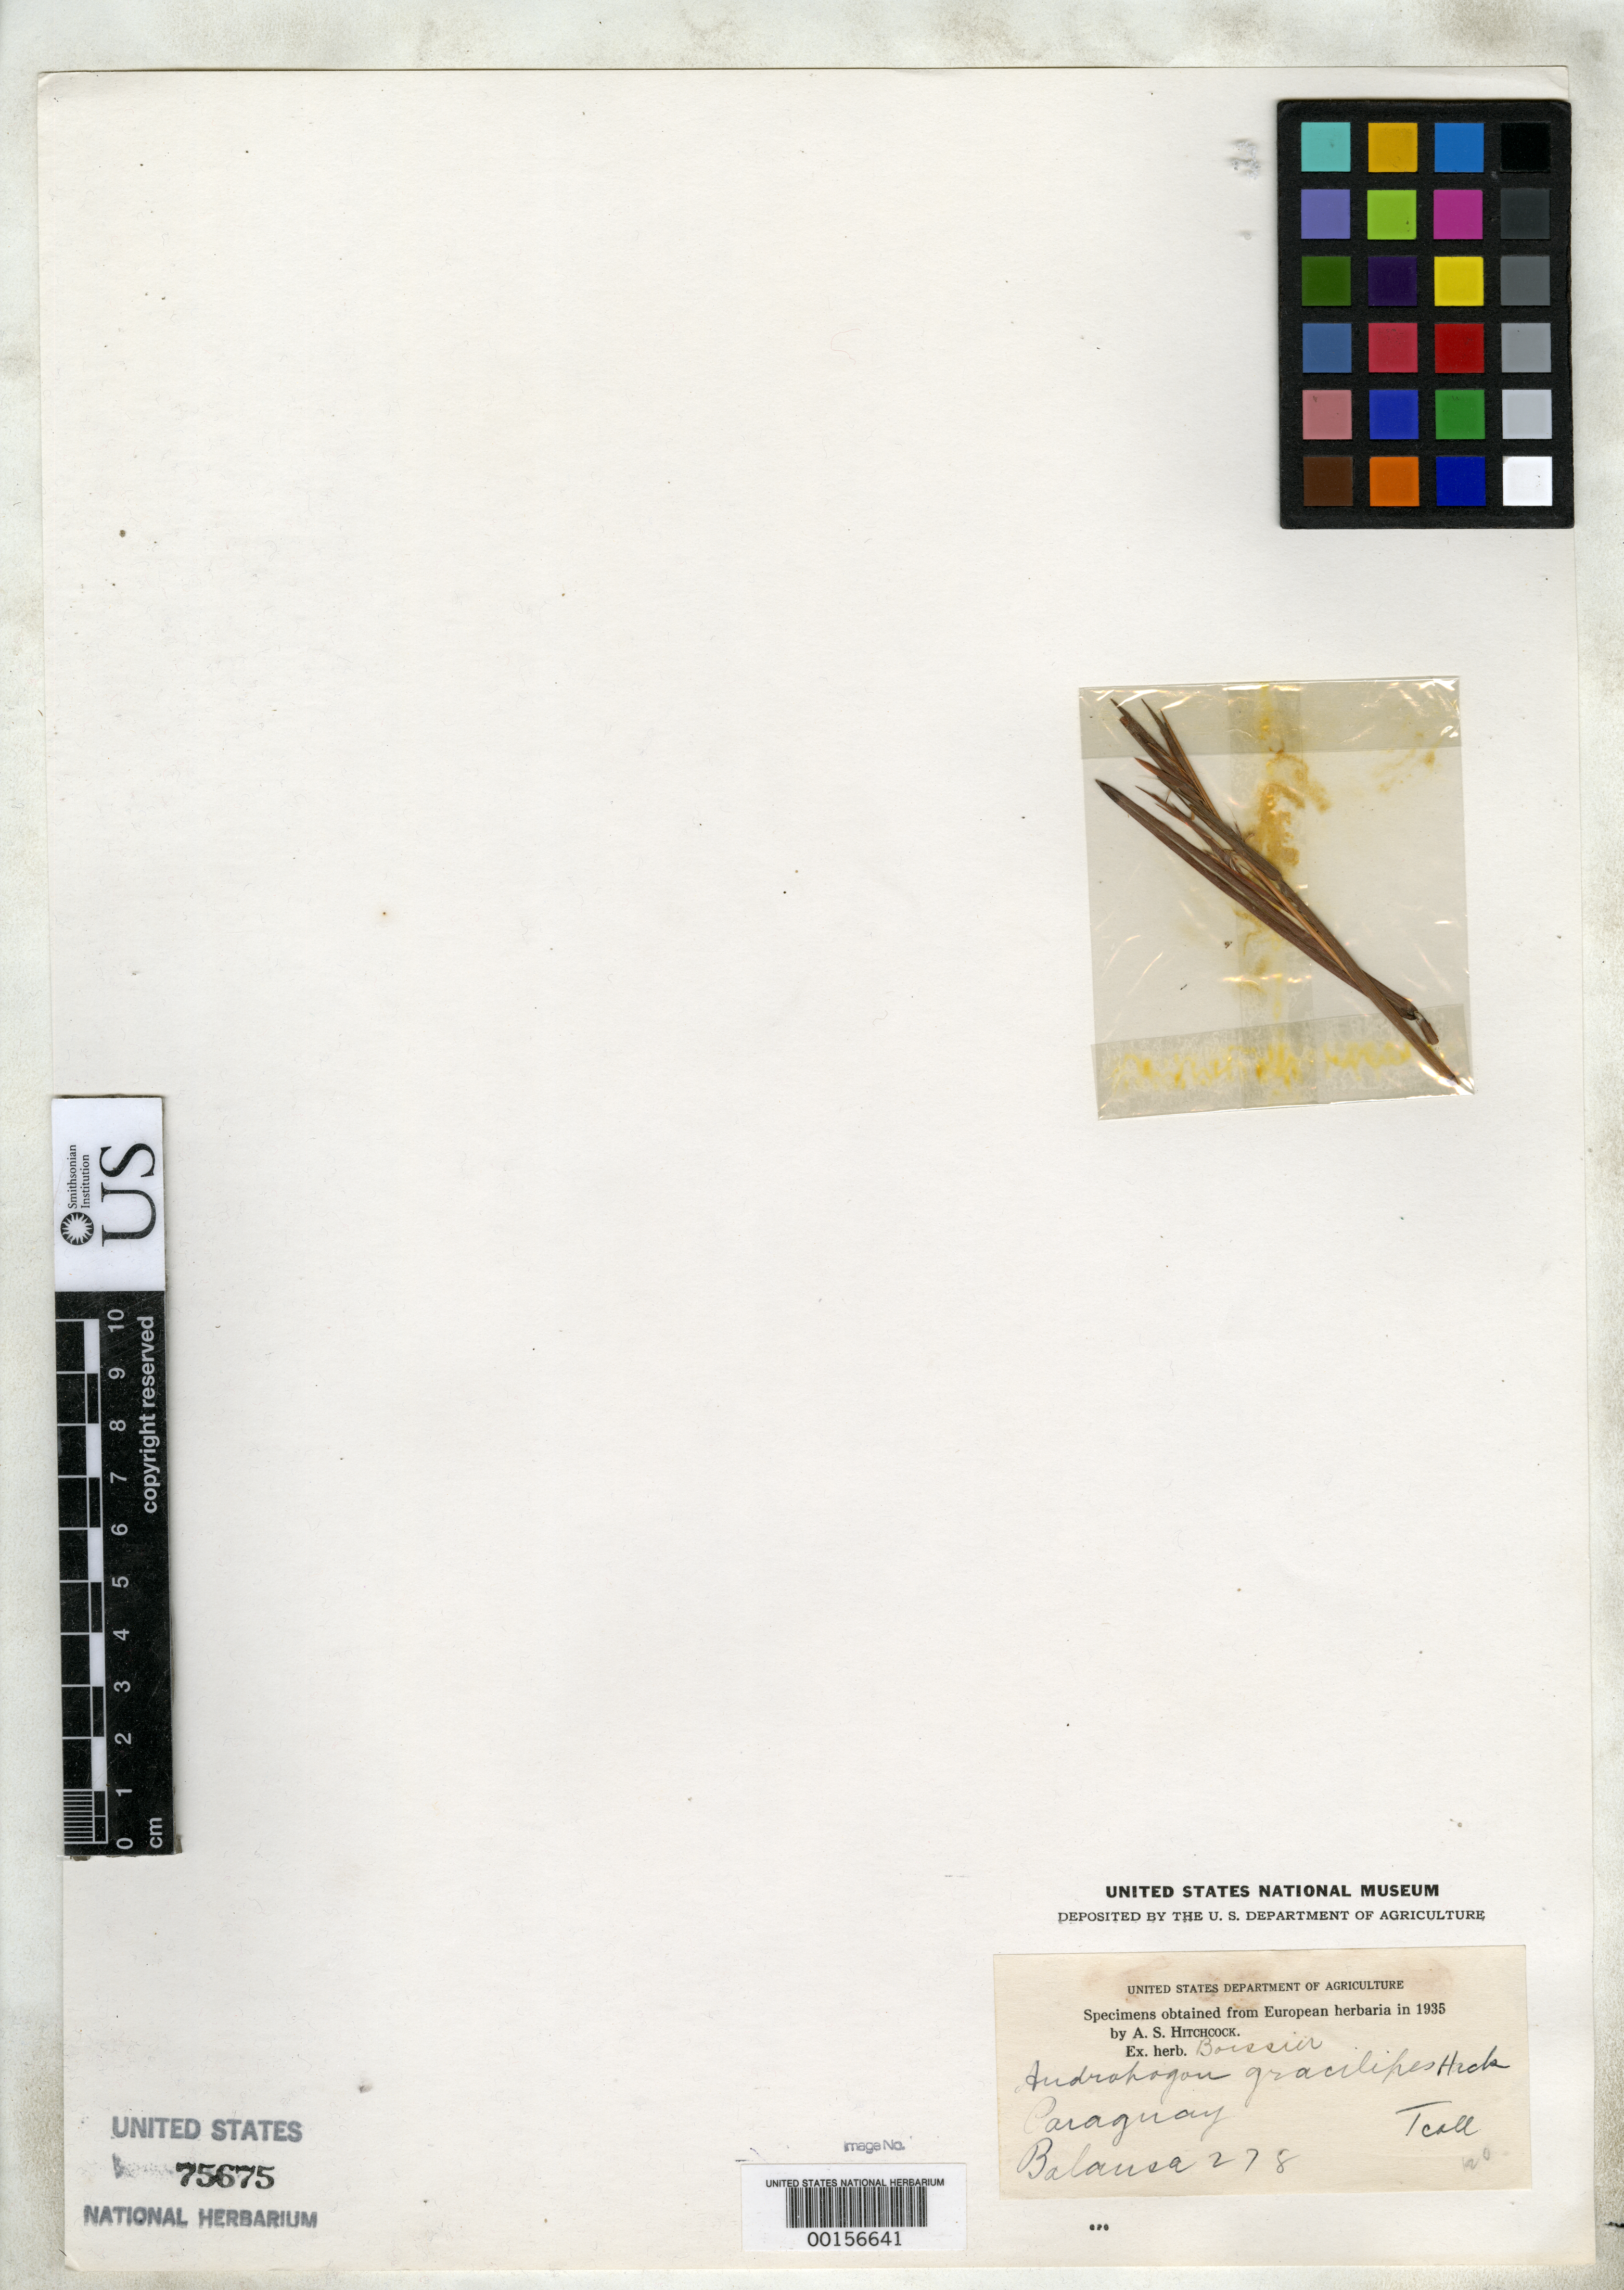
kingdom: Plantae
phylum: Tracheophyta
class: Liliopsida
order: Poales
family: Poaceae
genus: Andropogon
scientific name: Andropogon gracilipes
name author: Hack.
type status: Type Fragment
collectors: B. Balansa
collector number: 278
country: Paraguay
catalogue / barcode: US 75675